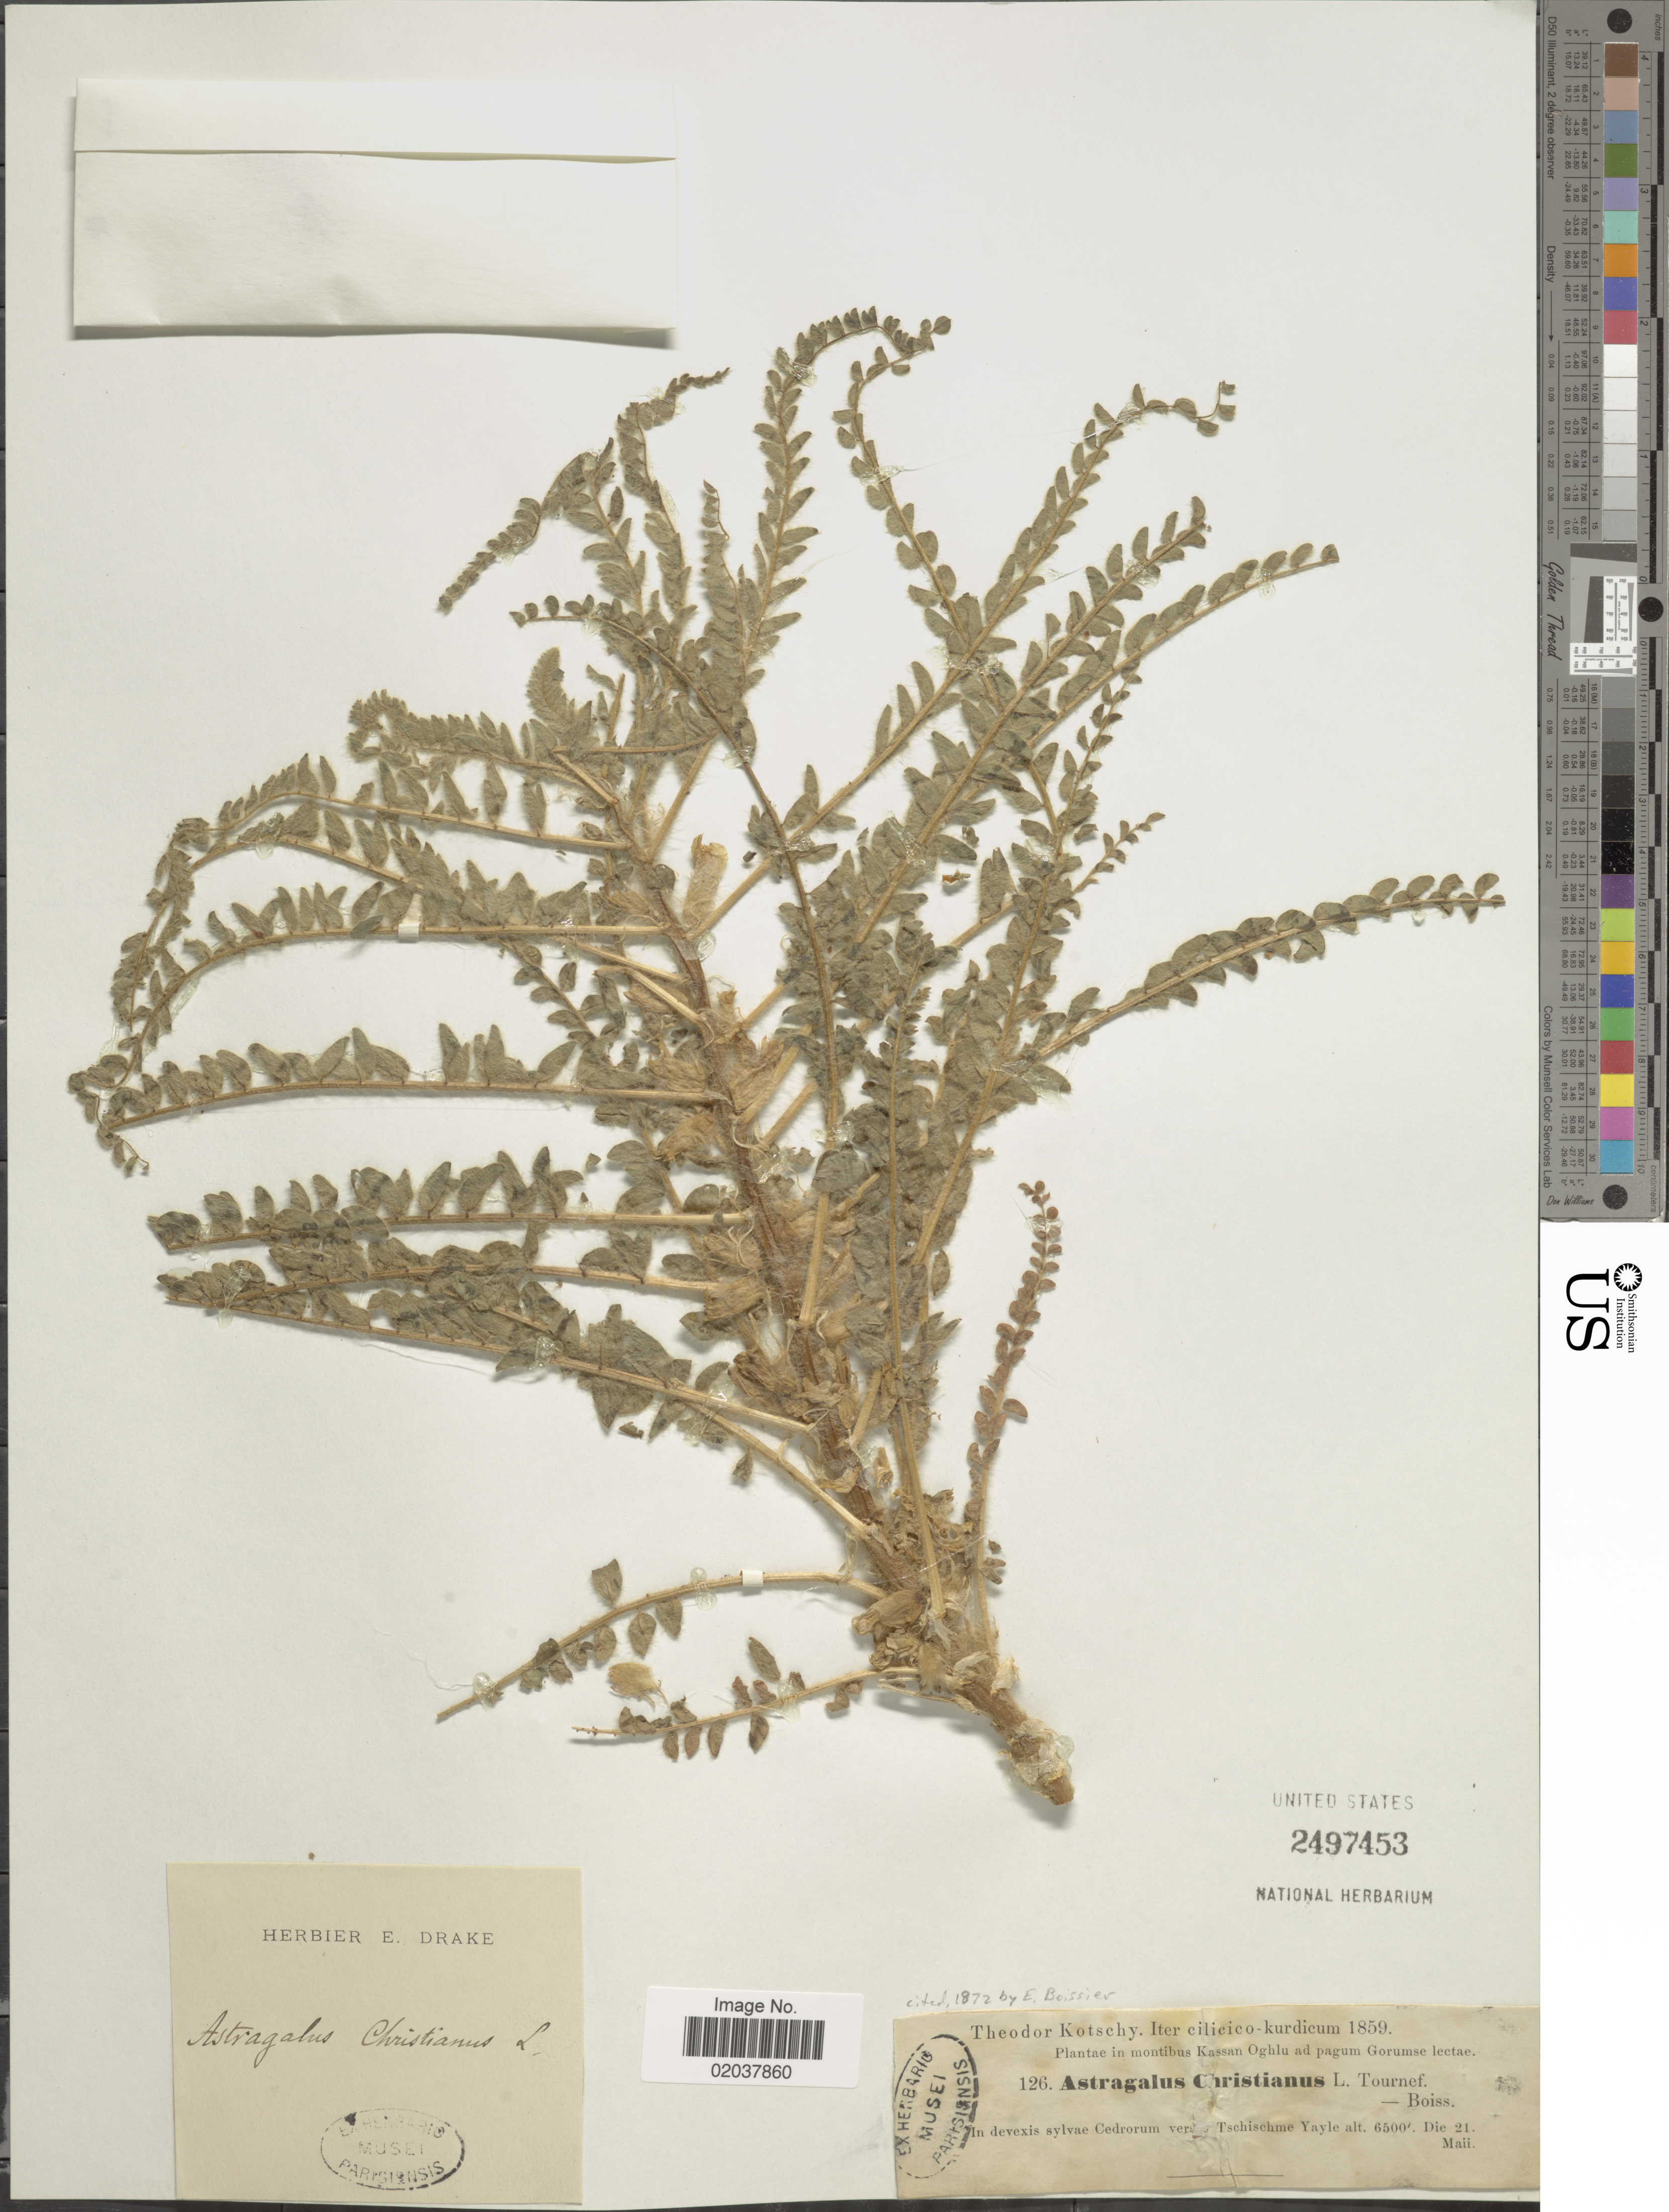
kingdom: Plantae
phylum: Tracheophyta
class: Magnoliopsida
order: Fabales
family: Fabaceae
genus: Astragalus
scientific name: Astragalus christianus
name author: L.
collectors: K. G. Kotschy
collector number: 126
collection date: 1859-05-21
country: Turkey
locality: Cilicio-kurdicum, montibus Kassan Oghlu ad pagum Gorumse, cedrorum vers. Tschischme Yayle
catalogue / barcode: US 2497453